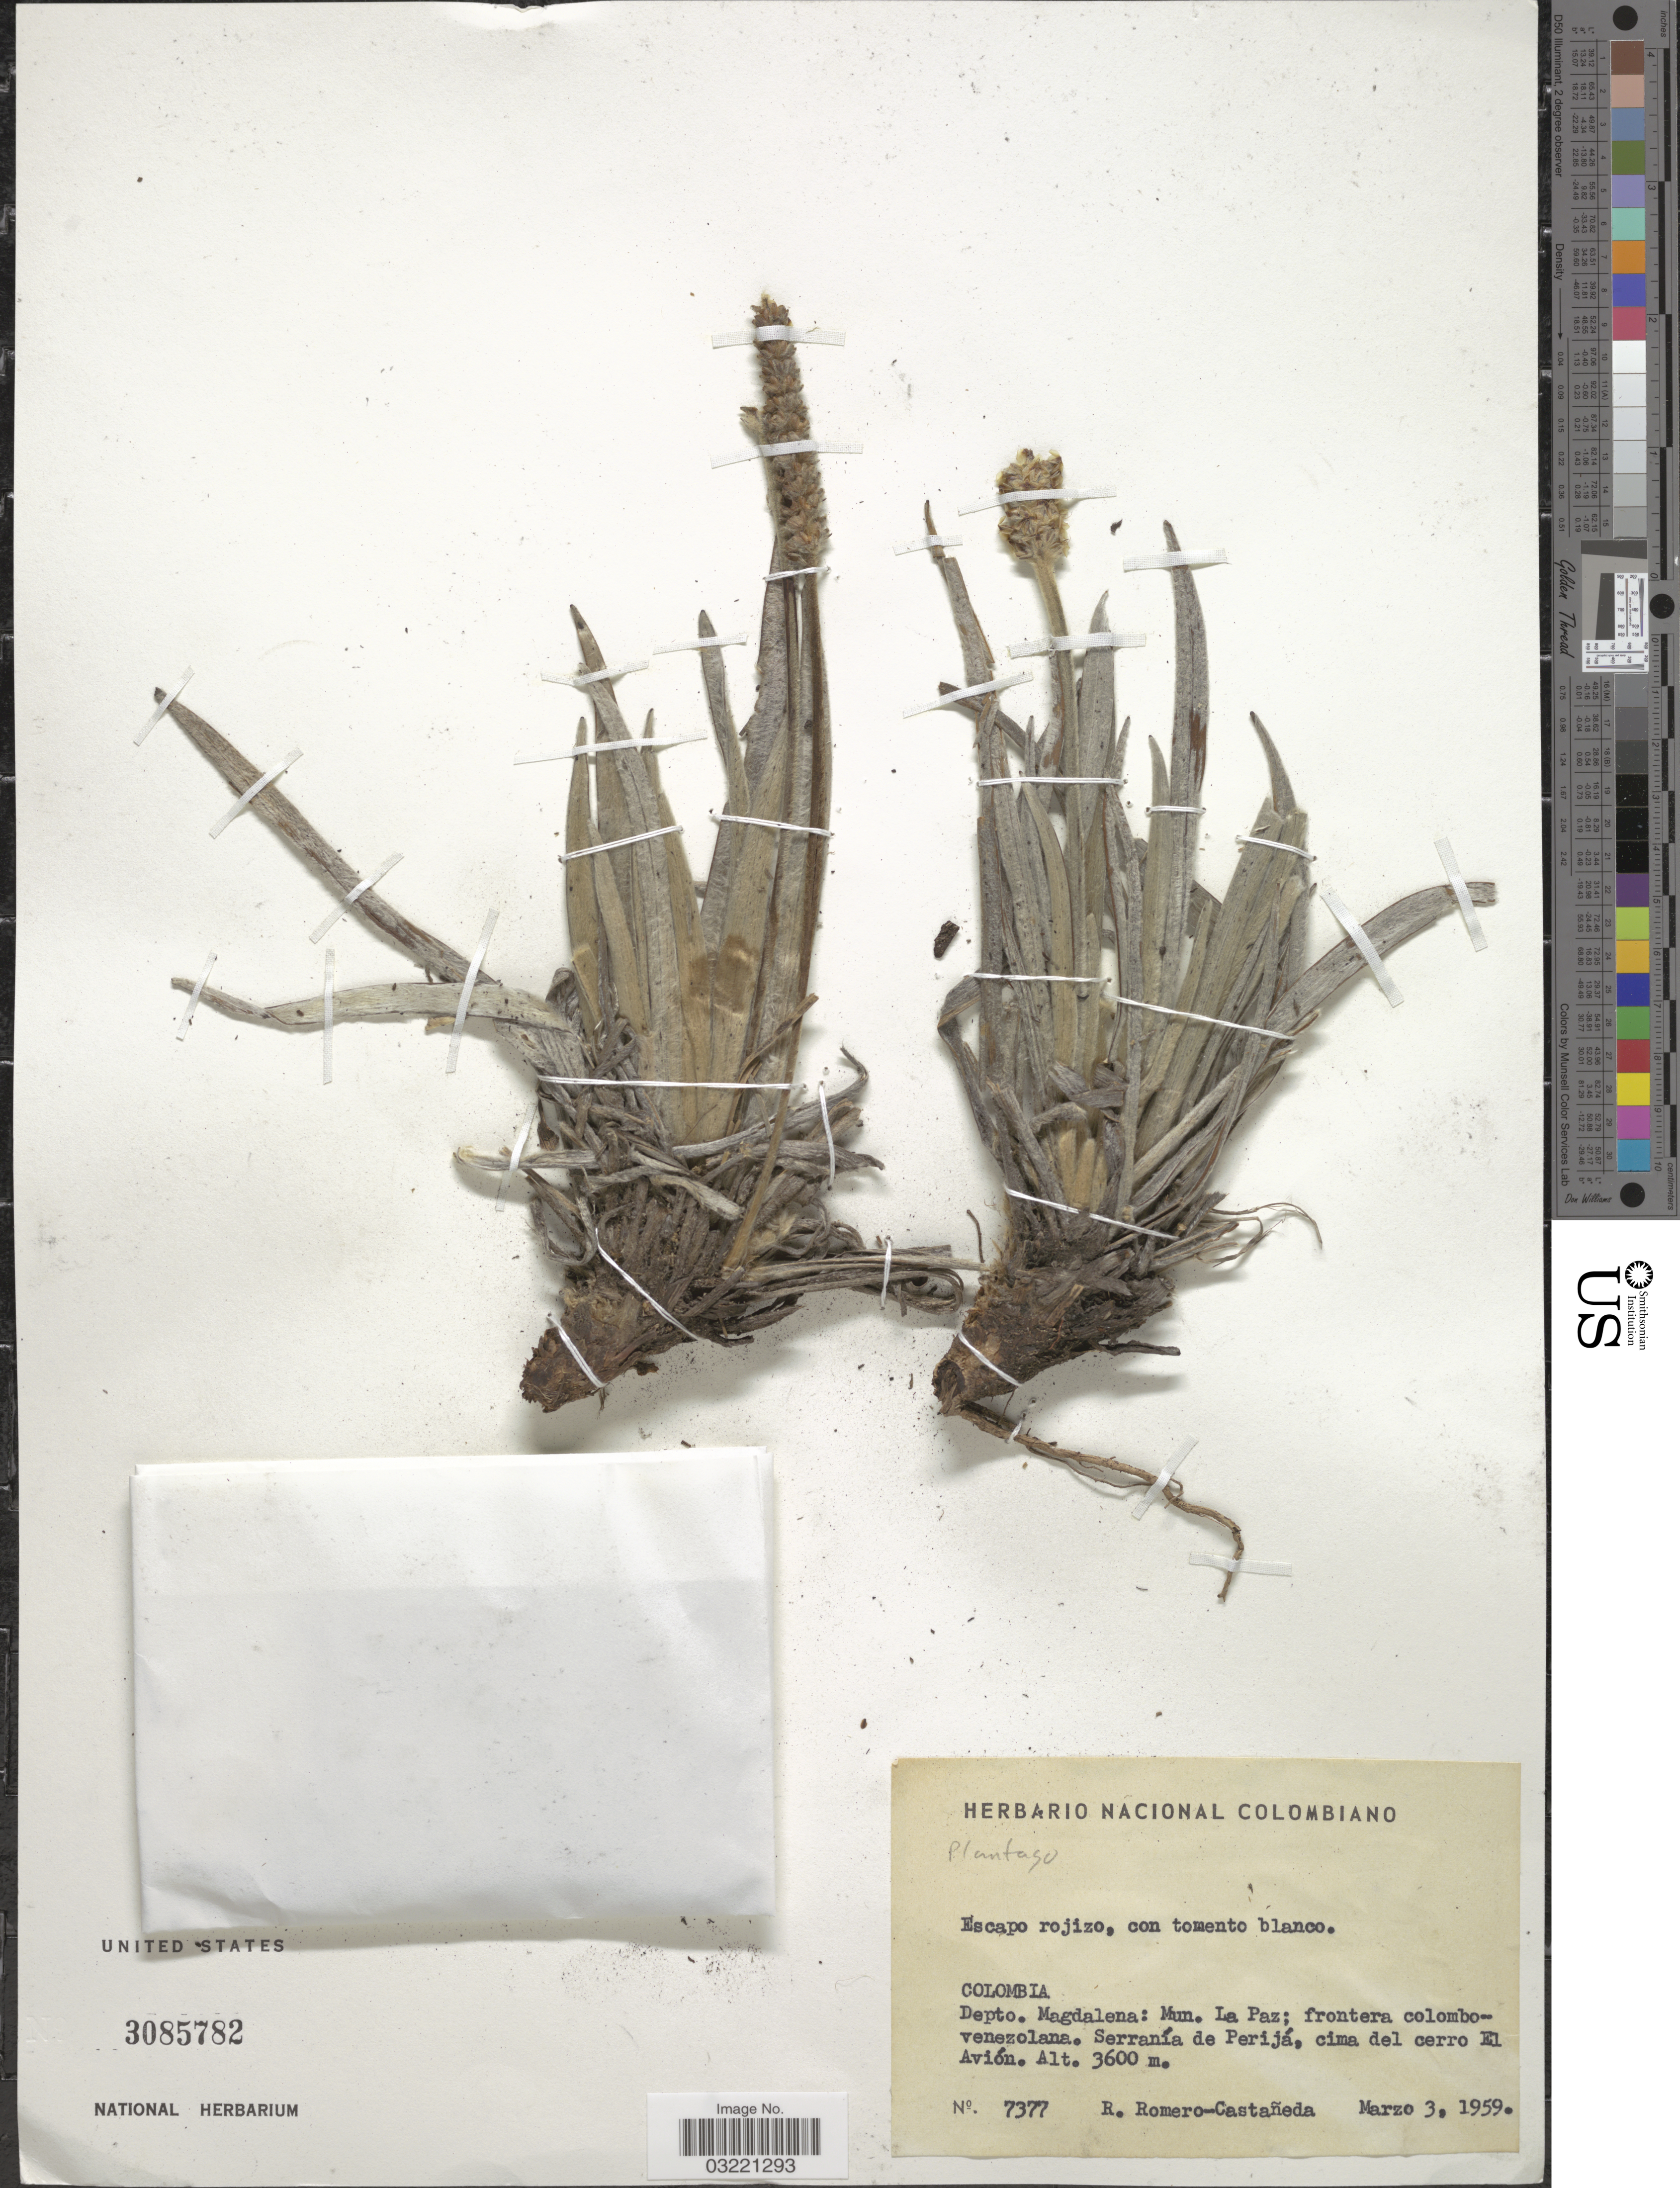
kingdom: Plantae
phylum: Tracheophyta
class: Magnoliopsida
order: Lamiales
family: Plantaginaceae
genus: Plantago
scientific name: Plantago sp.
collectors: R. Romero Castañeda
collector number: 7377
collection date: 1959-03-03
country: Colombia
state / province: Magdalena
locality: Depto. Magdalena: Mun. La Paz; frontera colombo-venezolana. Serranía de Perijá, cima del cerro El Avión.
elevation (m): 3600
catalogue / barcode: US 3085782